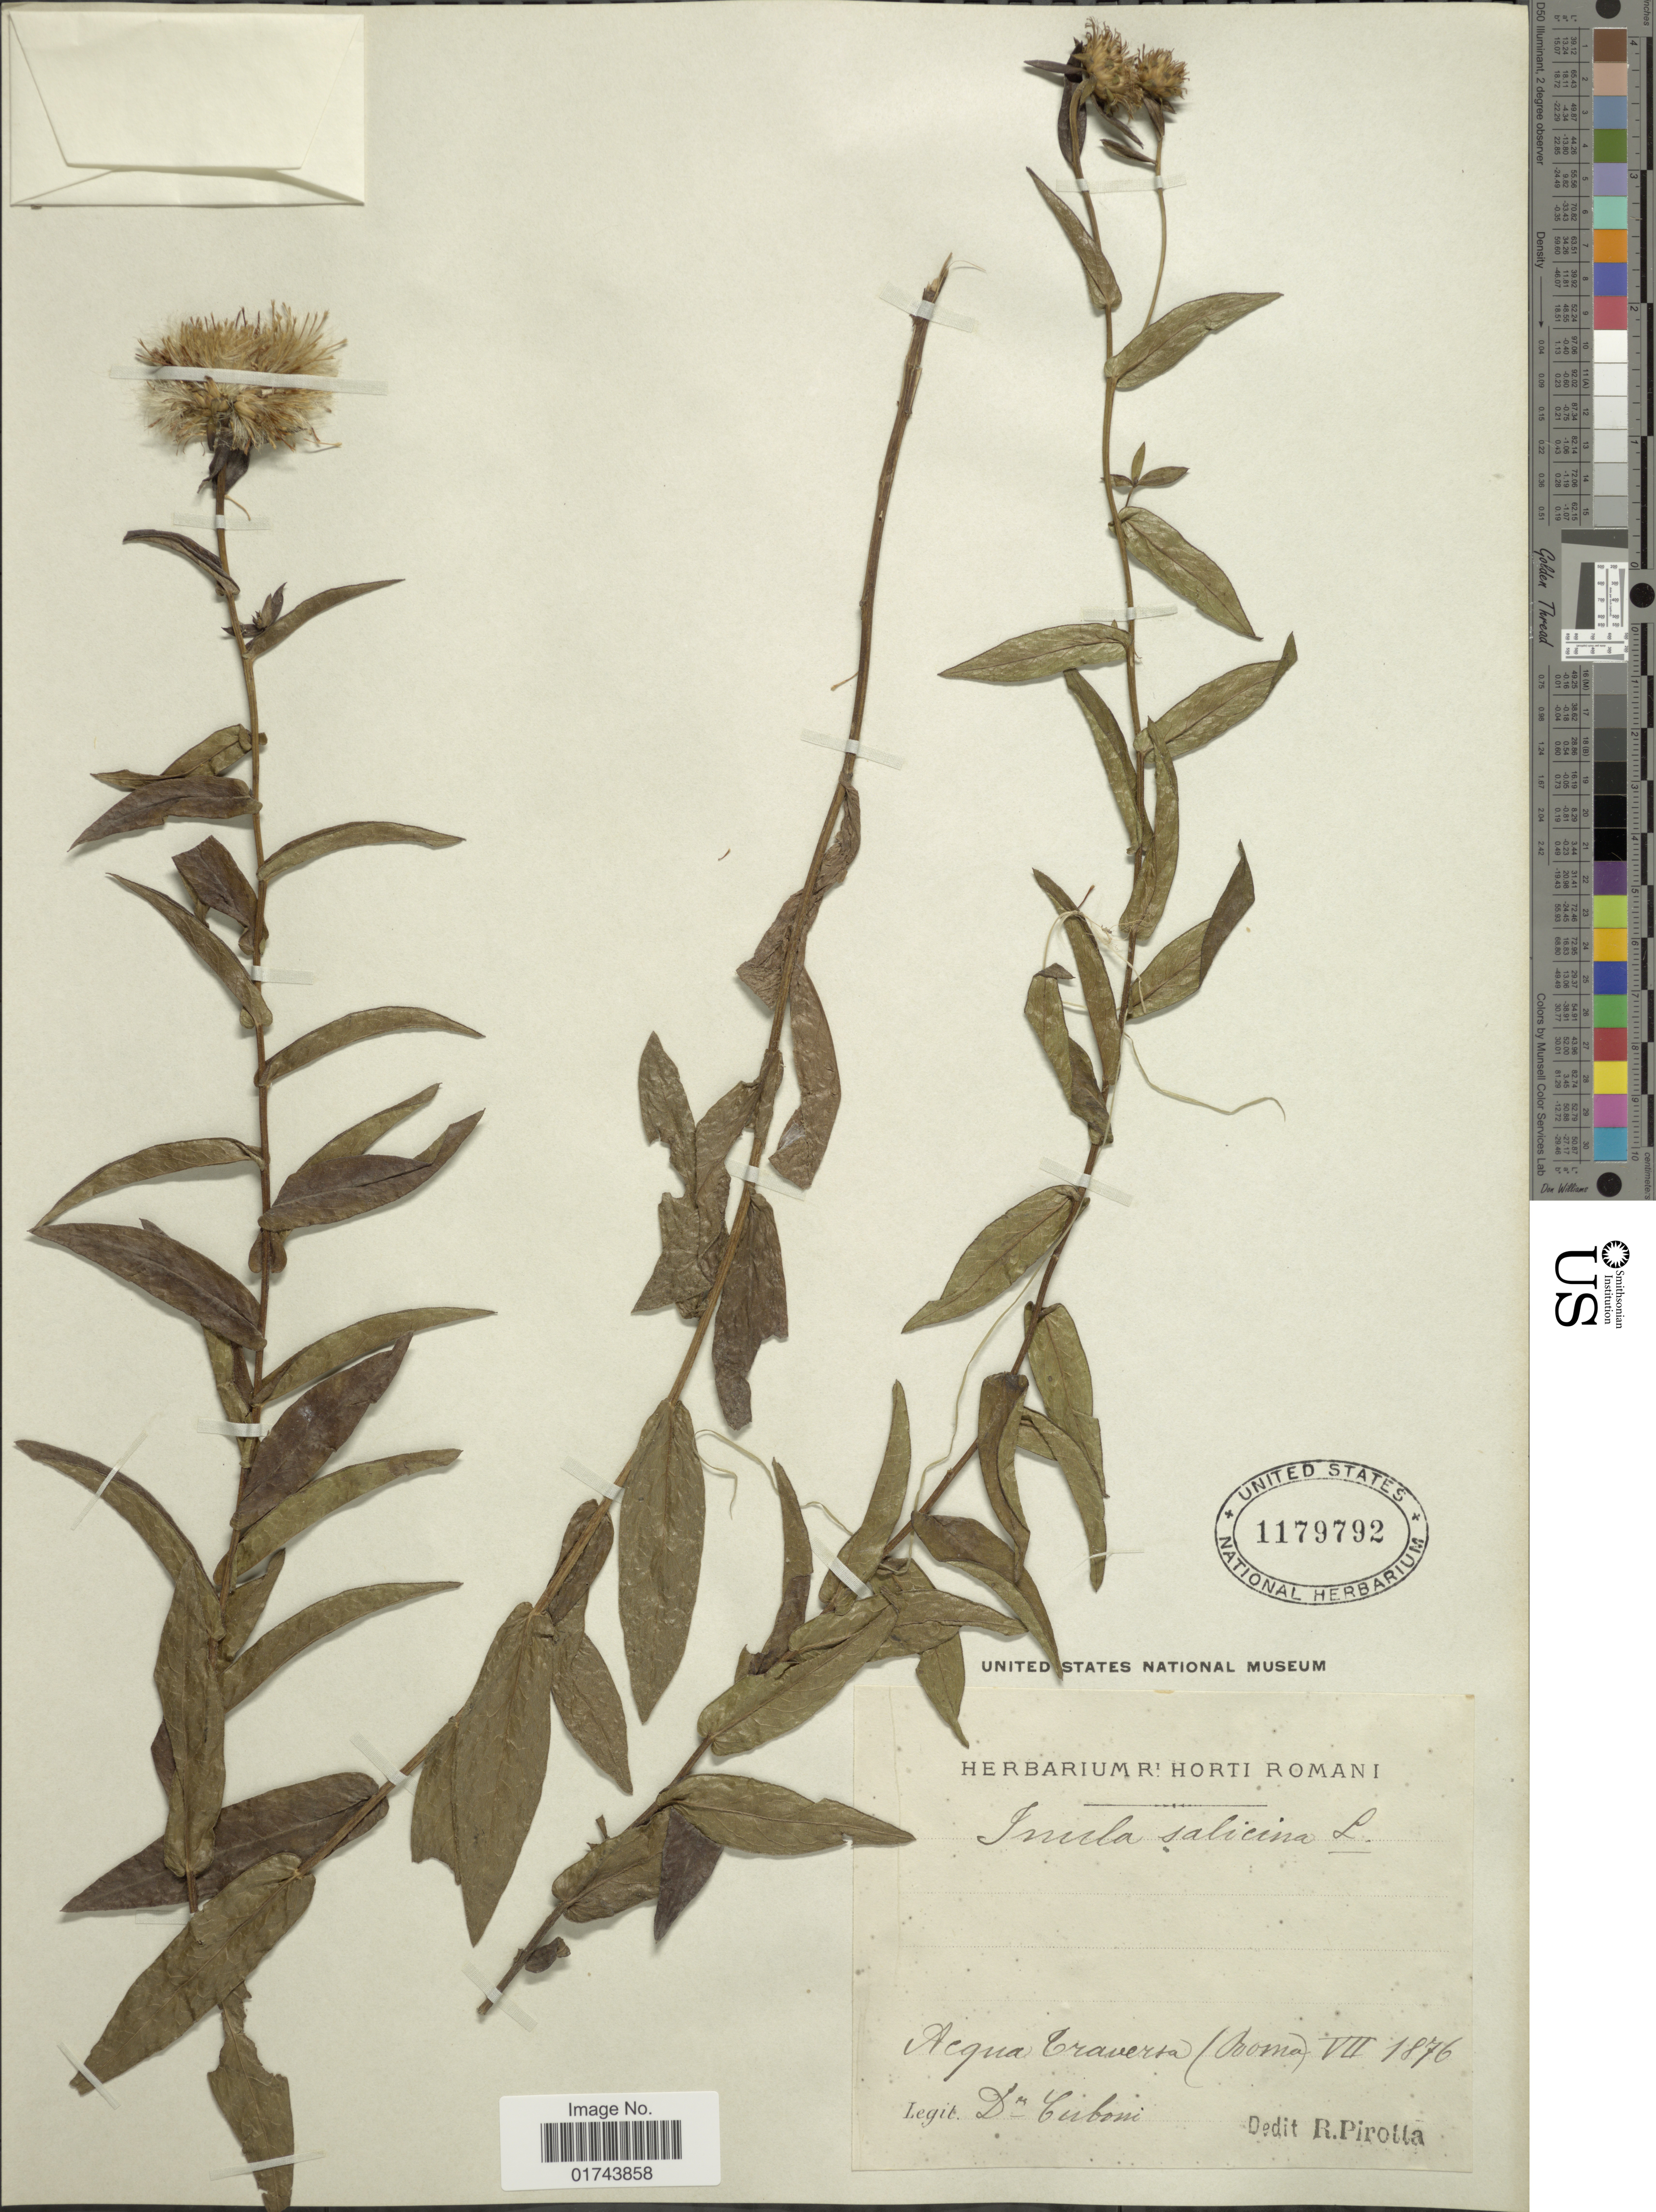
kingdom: Plantae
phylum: Tracheophyta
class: Magnoliopsida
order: Asterales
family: Asteraceae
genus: Inula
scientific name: Inula salicina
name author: L.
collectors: Cuboni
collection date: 1876-07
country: Italy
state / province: Lazio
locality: Acqua Graverta (Boma)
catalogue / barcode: US 1179792